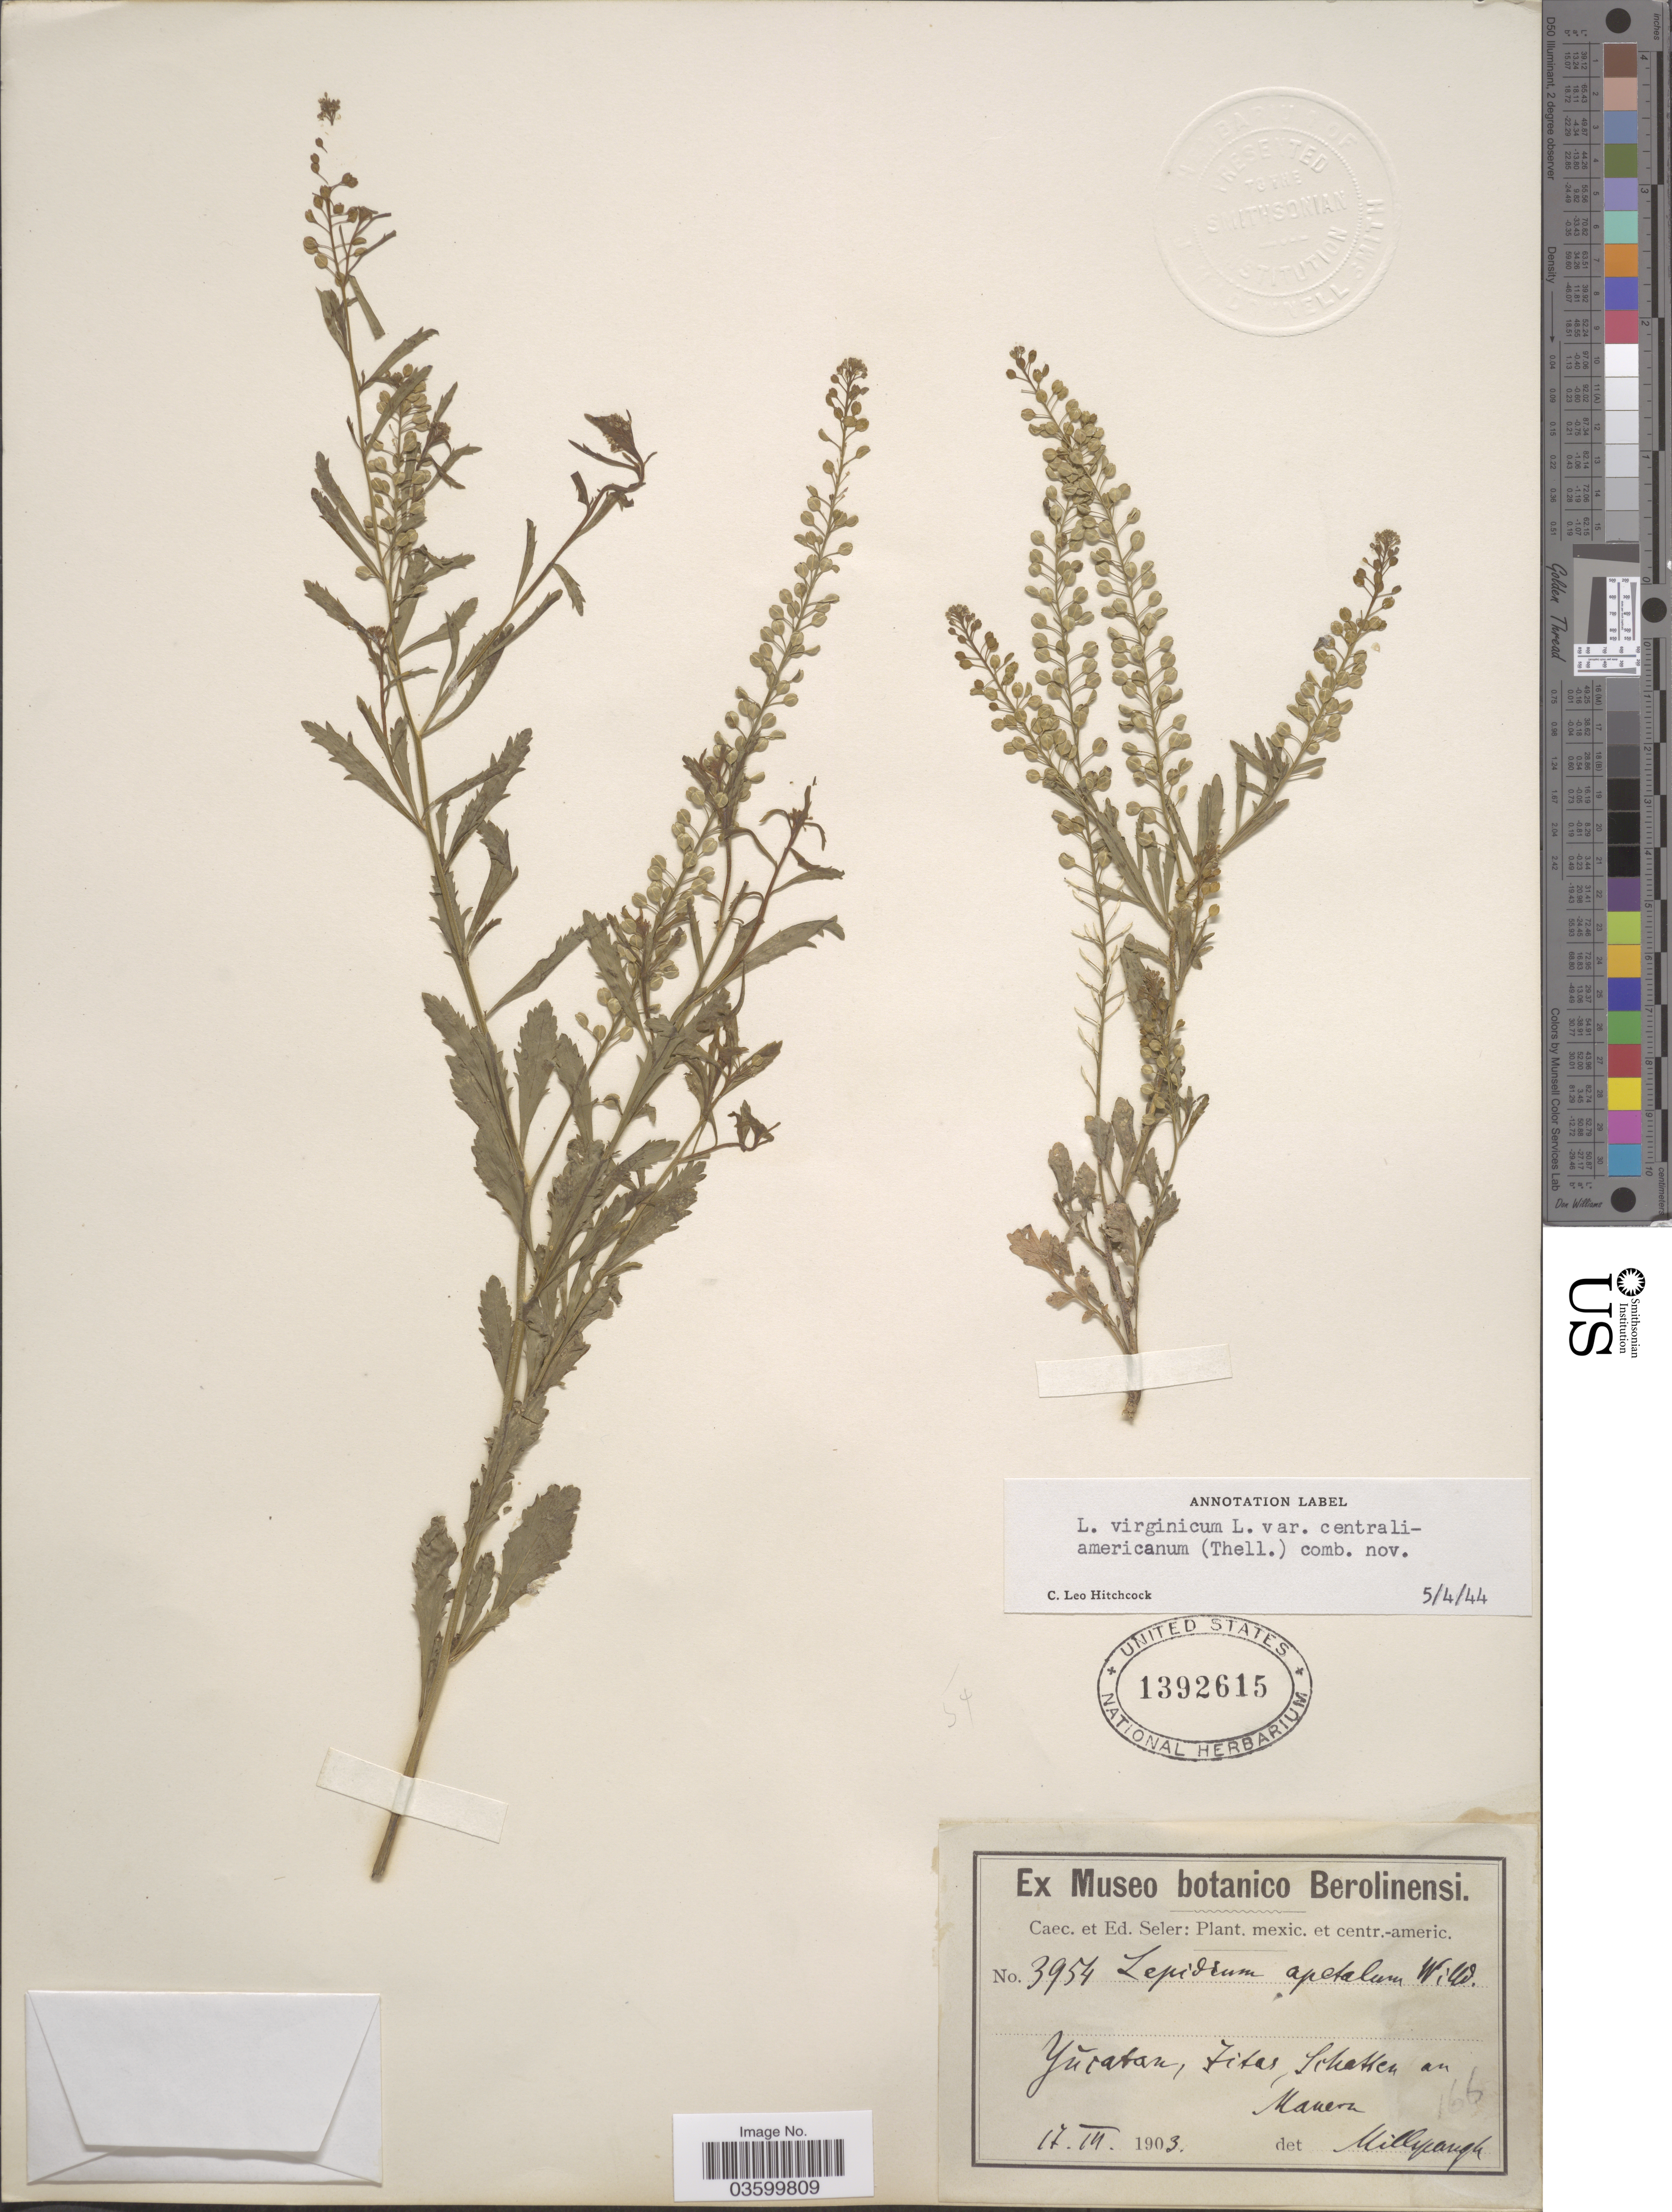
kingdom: Plantae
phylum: Tracheophyta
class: Magnoliopsida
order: Brassicales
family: Brassicaceae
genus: Lepidium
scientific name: Lepidium virginicum var. centrali-americanum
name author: (Thell.) C.L. Hitchc.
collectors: C. Seler & E. G. Seler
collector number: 3954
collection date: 1903-03-17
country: Mexico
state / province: Yucatán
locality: Fitas, Schatten an Mauern. [interpreted]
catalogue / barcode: US 1392615